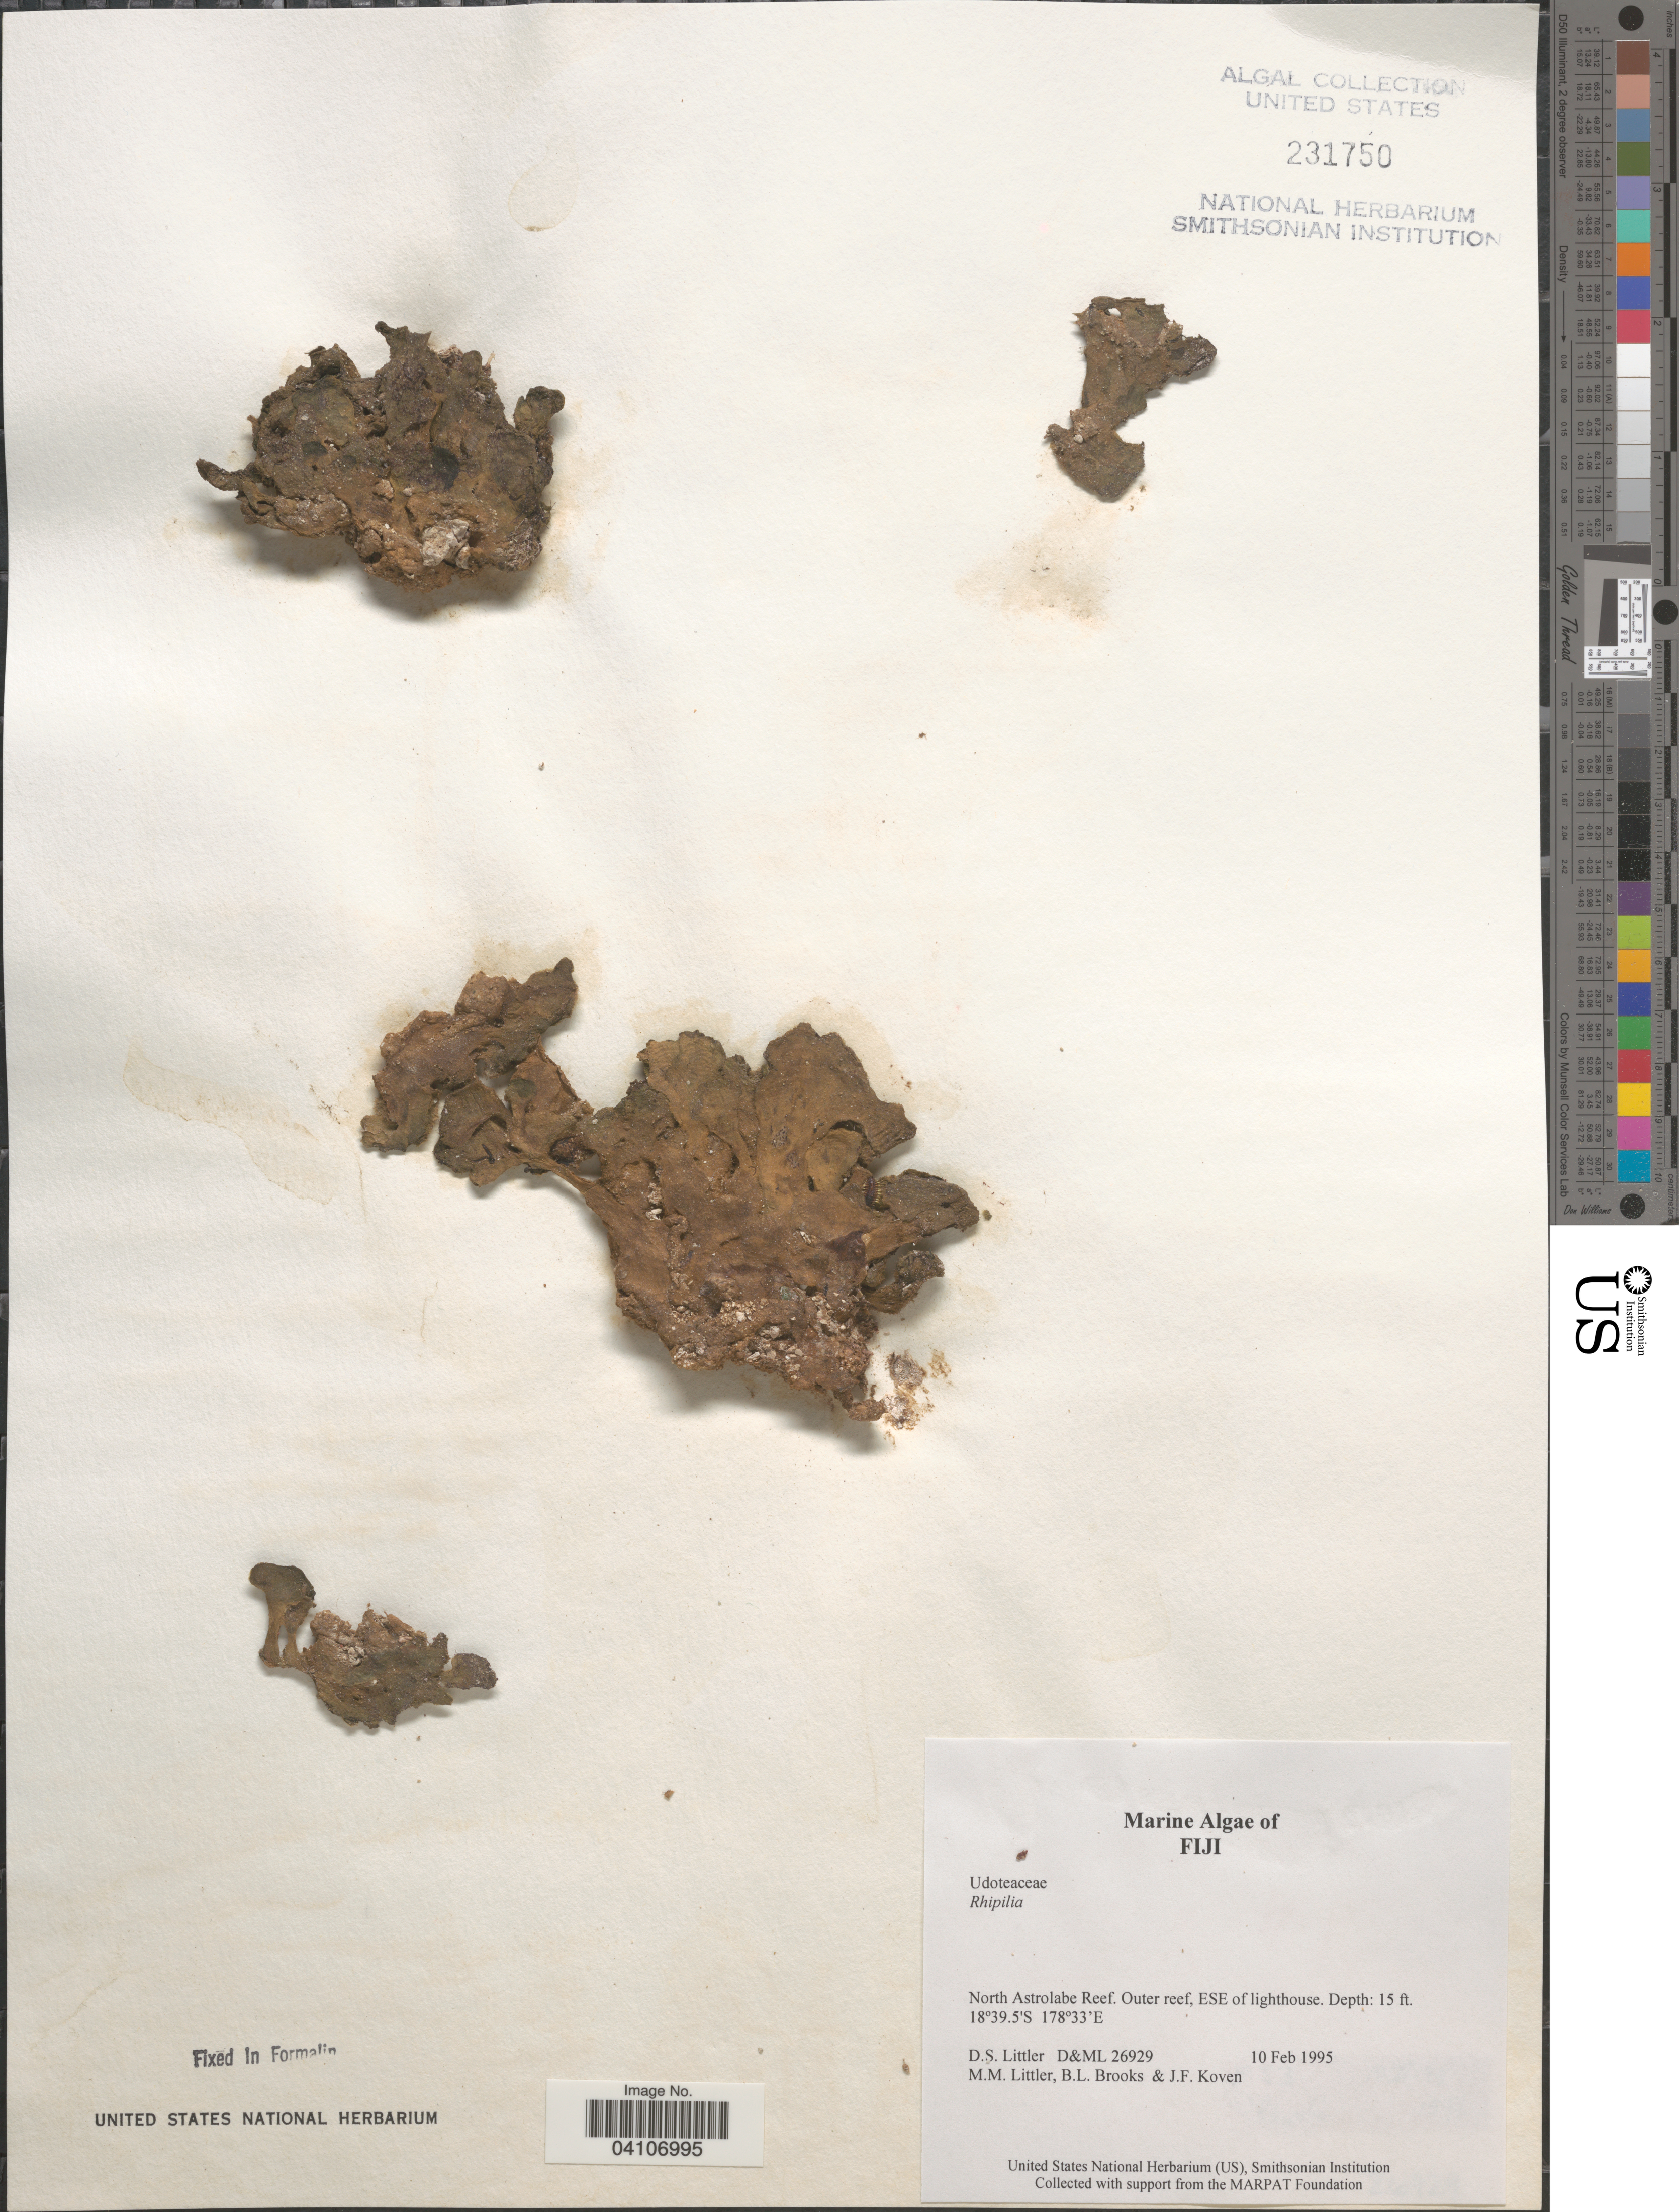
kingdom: Plantae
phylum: Chlorophyta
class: Ulvophyceae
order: Bryopsidales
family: Rhipiliaceae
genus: Rhipilia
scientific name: Rhipilia sp.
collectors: D. S. Littler, B. Brooks & J. Koven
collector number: D&ML26929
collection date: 1995-02-10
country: Fiji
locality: North Astrolabe Reef. Outer reef, ESE of lighthouse.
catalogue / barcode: US 231750